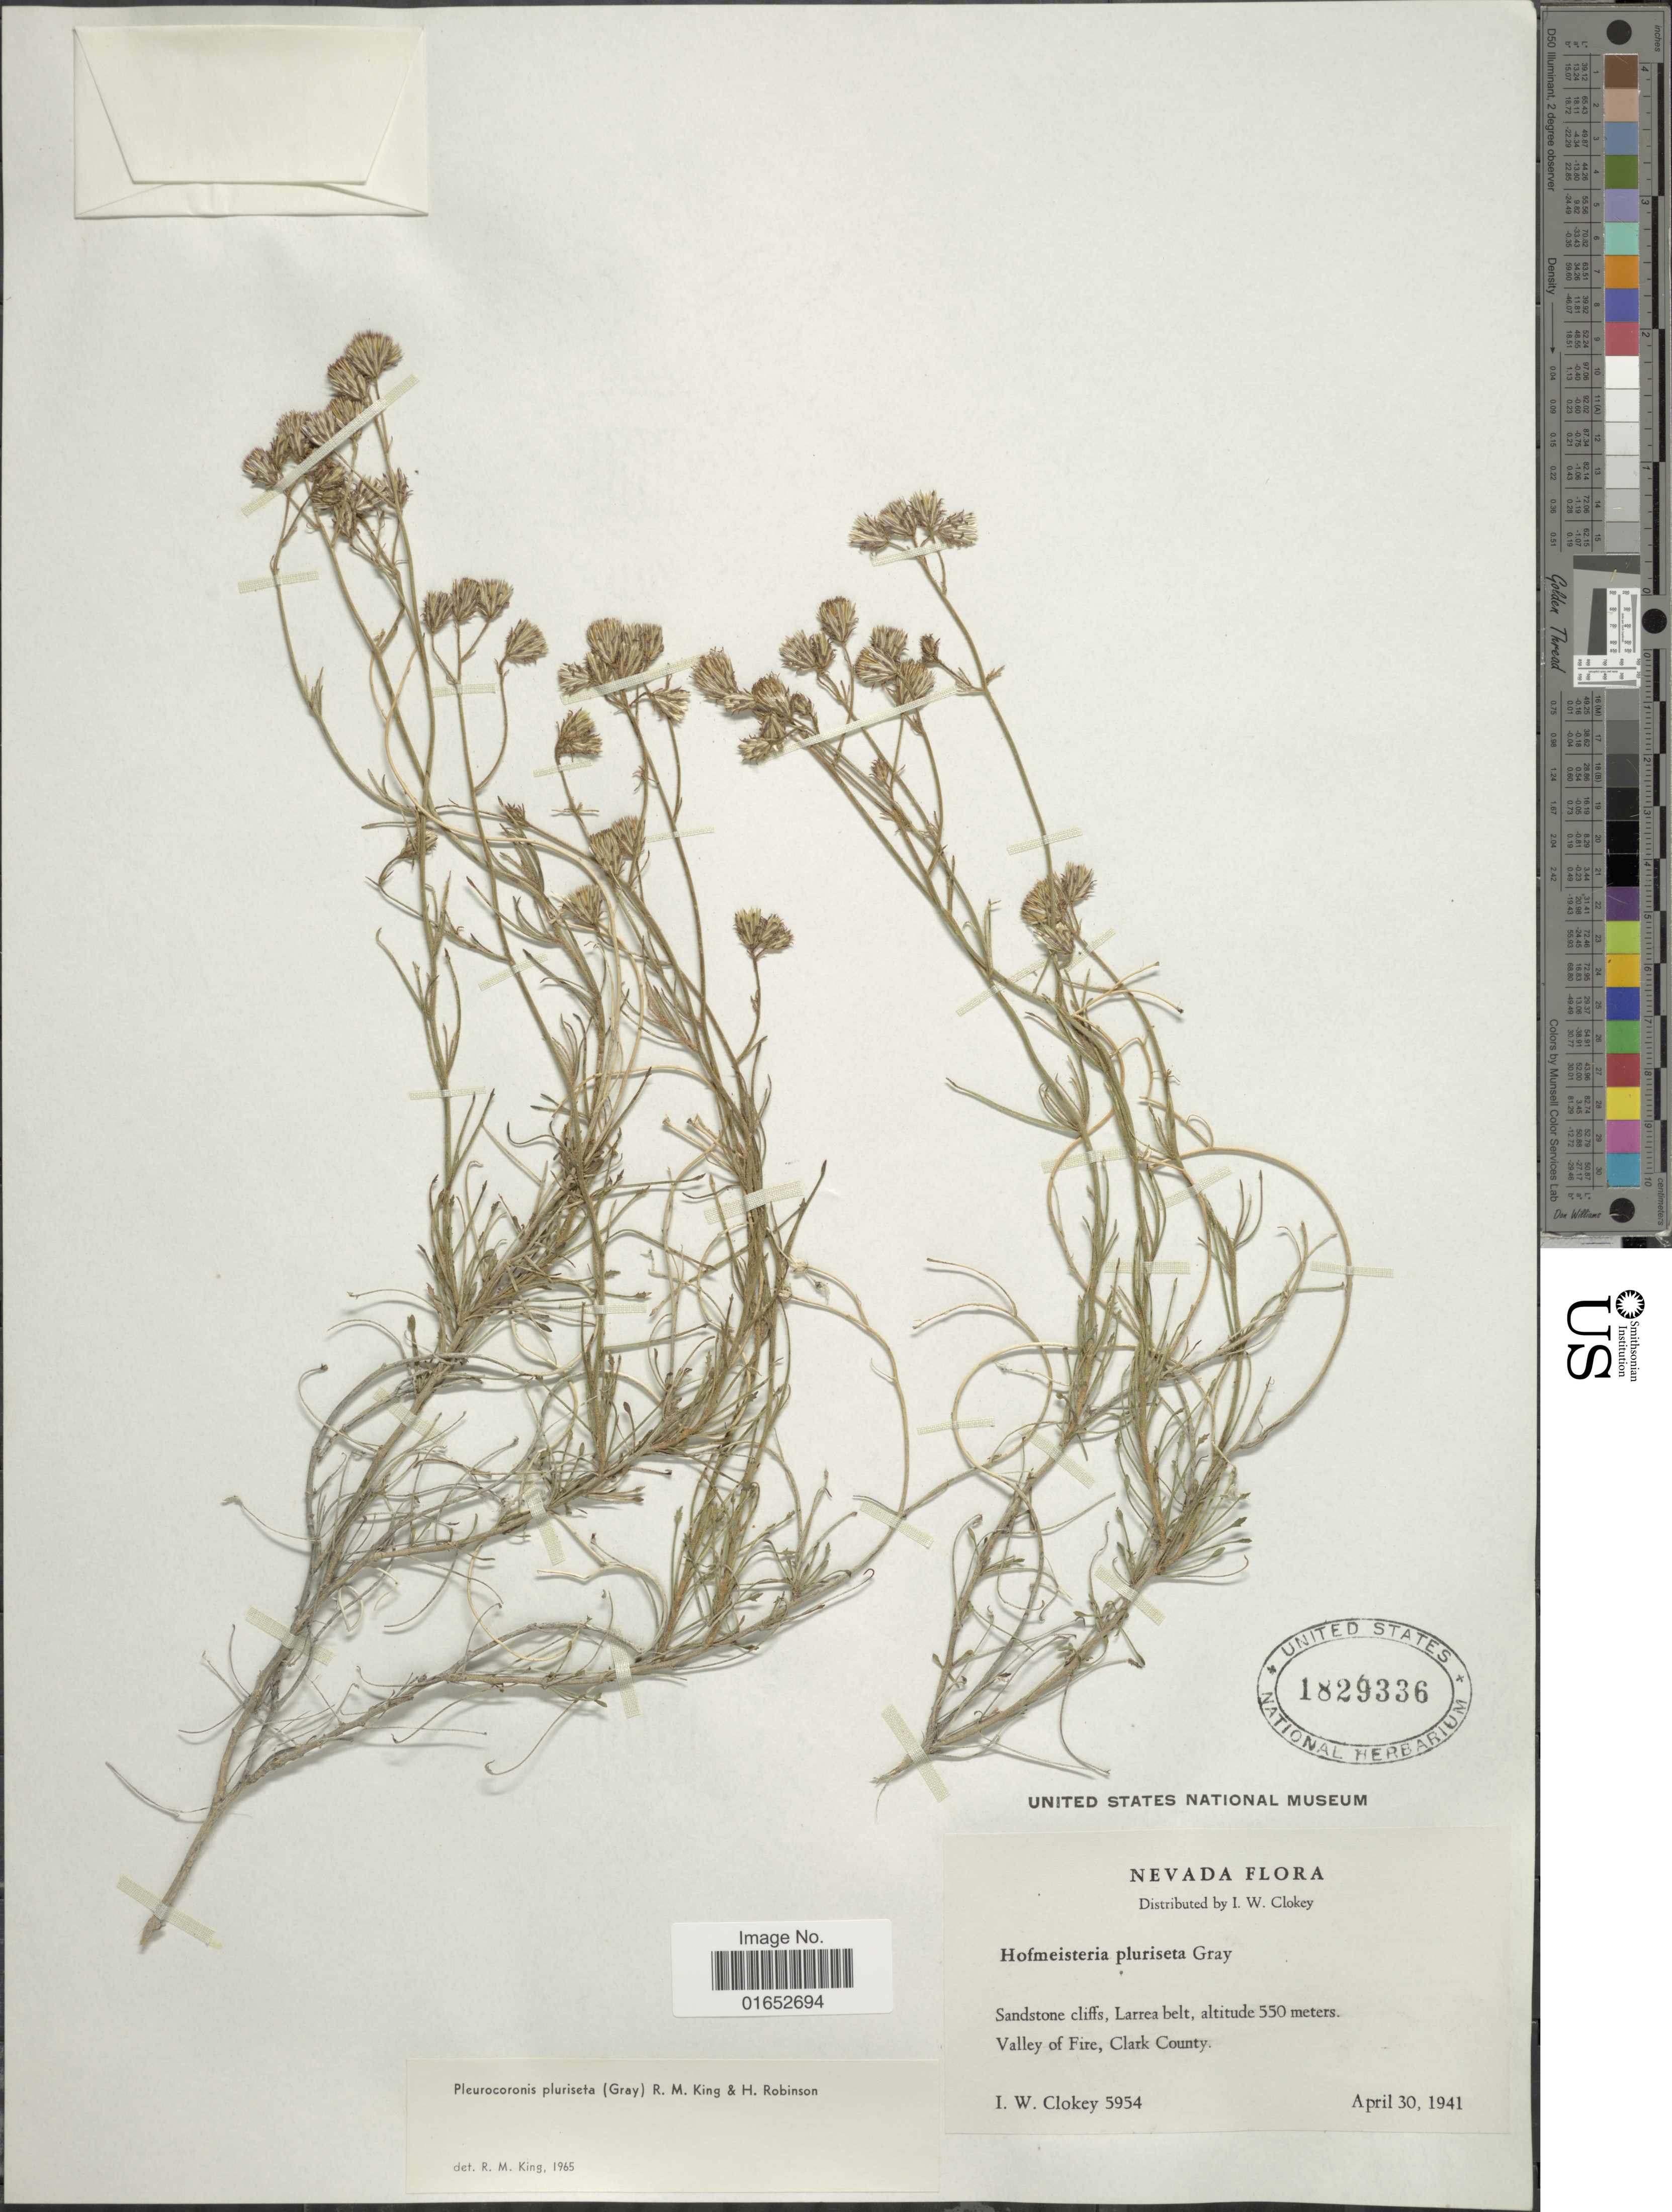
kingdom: Plantae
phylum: Tracheophyta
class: Magnoliopsida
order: Asterales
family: Asteraceae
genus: Pleurocoronis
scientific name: Pleurocoronis pluriseta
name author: (A. Gray) R.M. King & H. Rob.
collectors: I. W. Clokey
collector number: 5954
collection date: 1941-04-30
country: United States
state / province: Nevada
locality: Sandstone cliffs, Larrea belt, Valley of Fire, Clark County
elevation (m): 550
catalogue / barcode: US 1829336